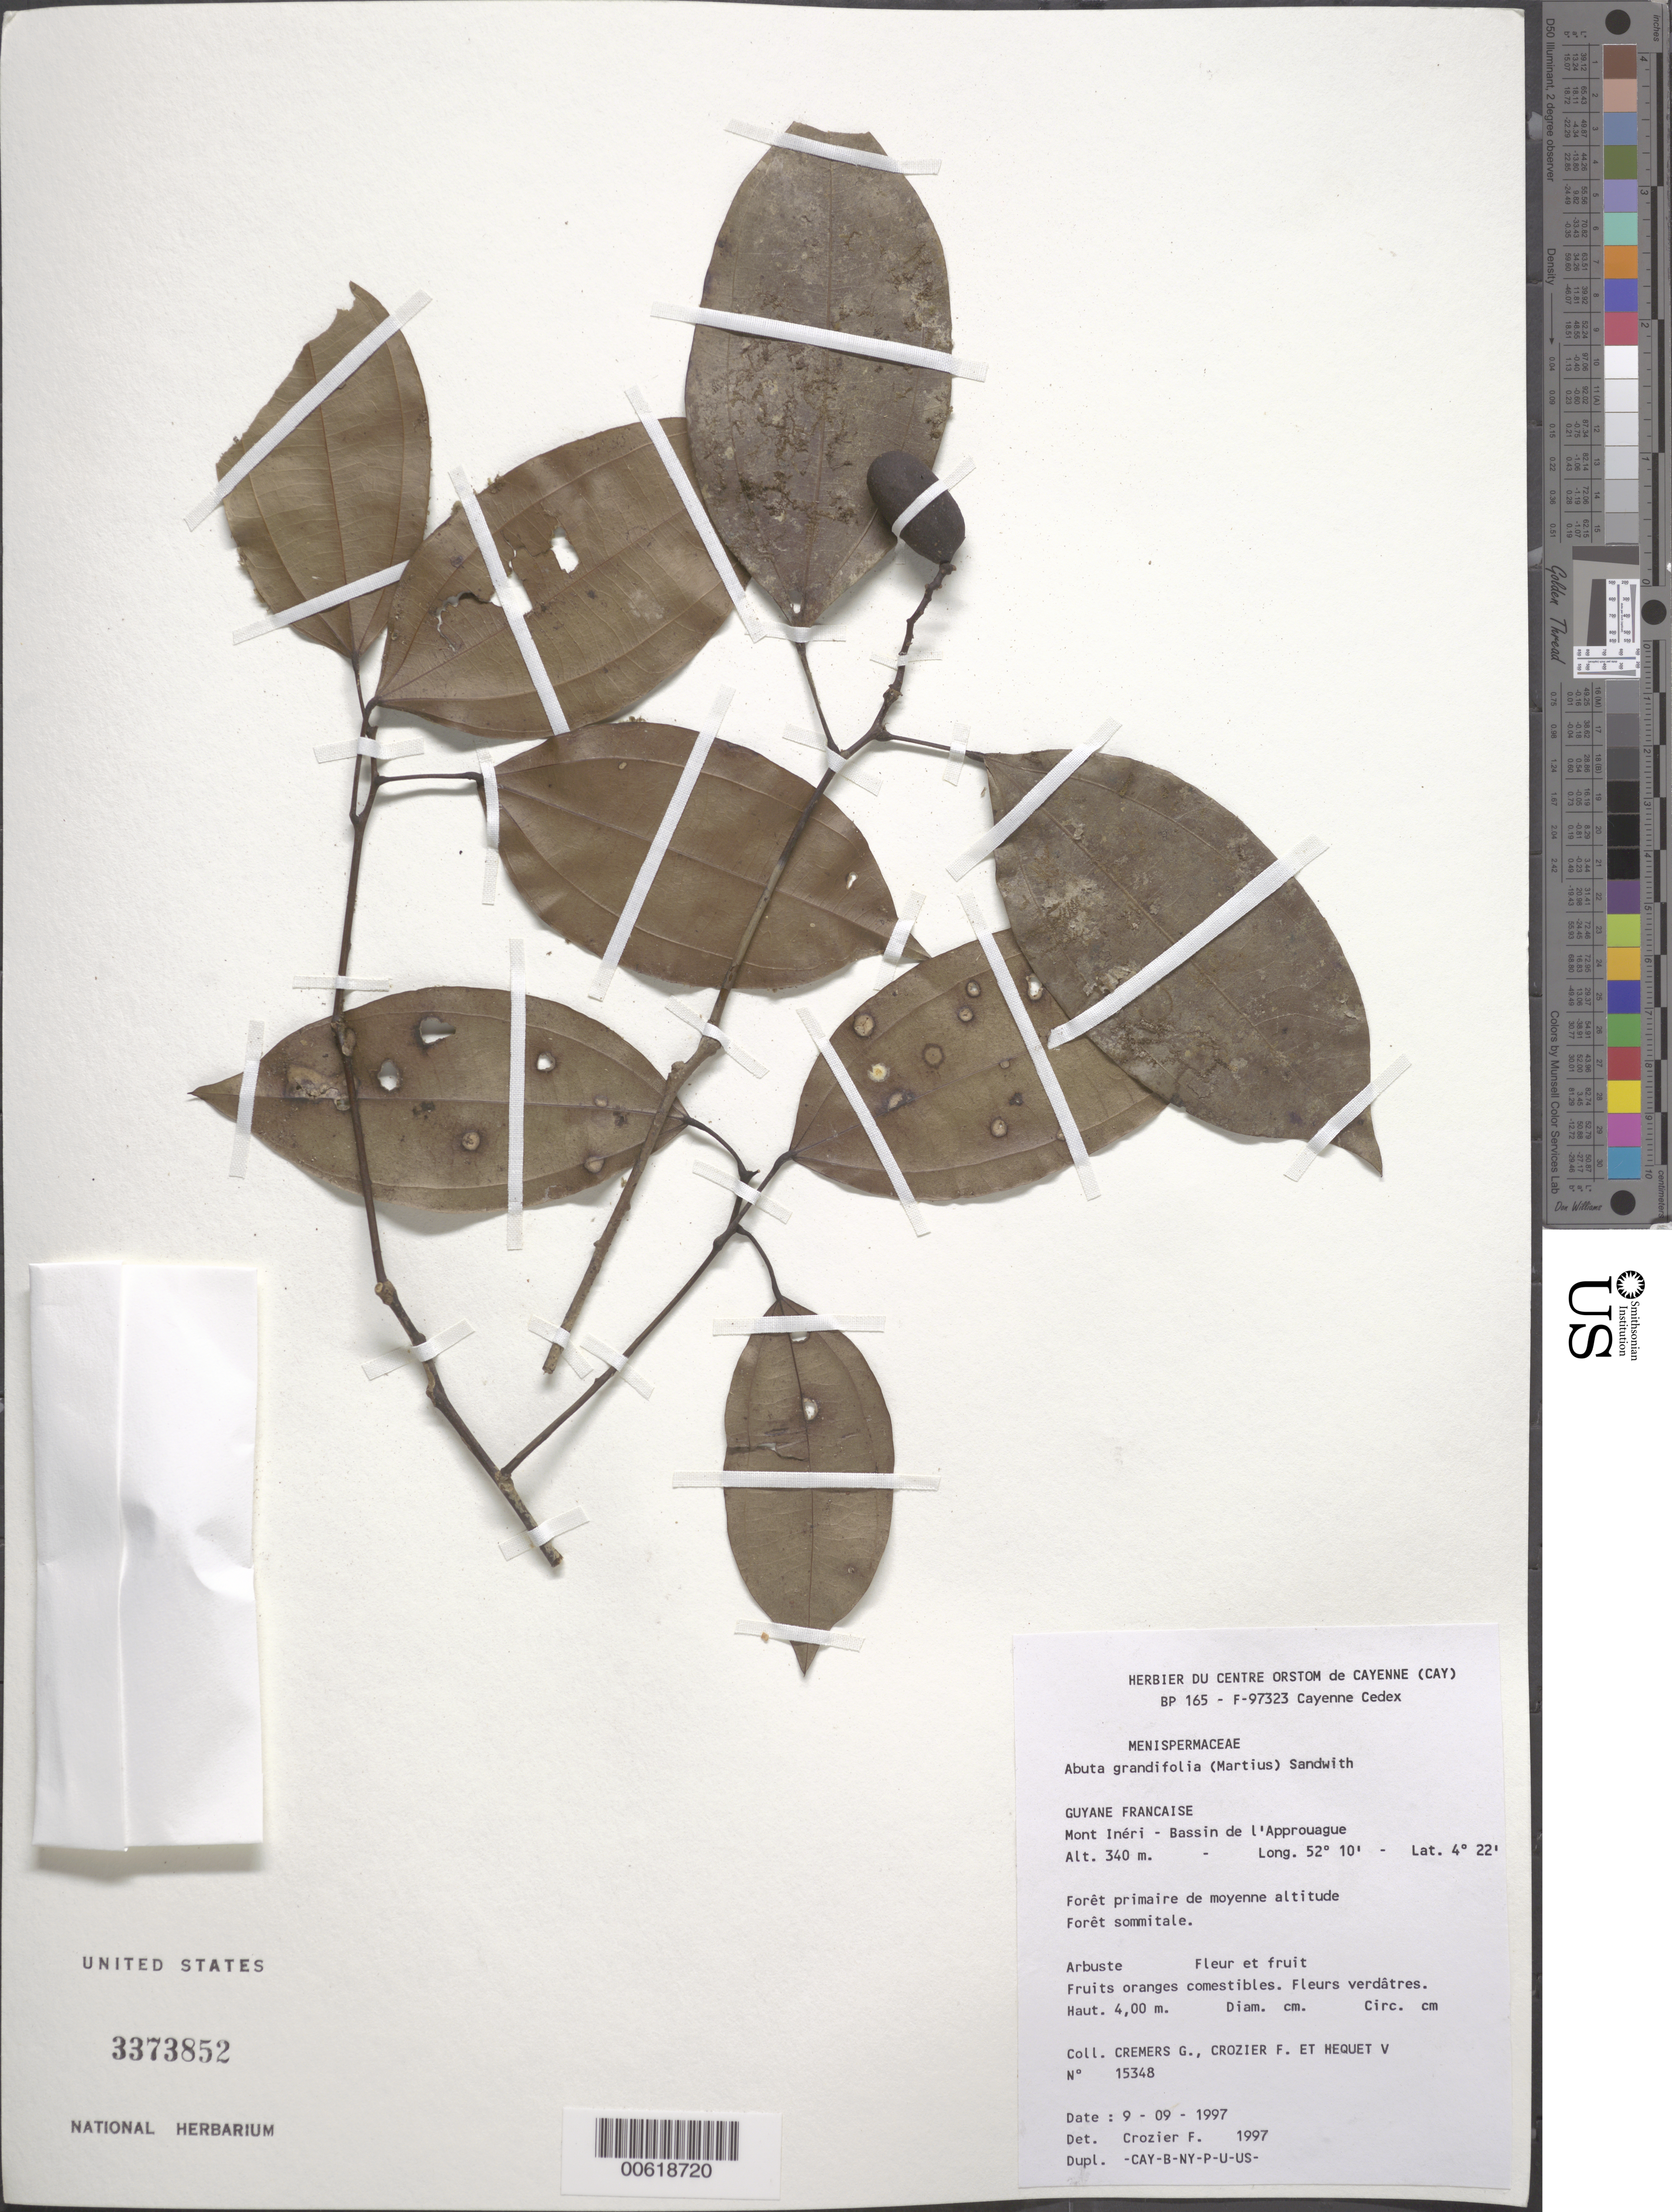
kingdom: Plantae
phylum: Tracheophyta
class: Magnoliopsida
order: Ranunculales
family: Menispermaceae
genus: Abuta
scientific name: Abuta grandifolia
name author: (Mart.) Sandwith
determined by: Crozier, F.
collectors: G. Cremers, F. Crozier & V. Hequet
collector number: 15348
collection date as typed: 9-Sep-97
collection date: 1997-09-09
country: French Guiana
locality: Mont Inéri, Bassin de l'Approuague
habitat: Forêt primaire de moyenne altitude, forêt sommitale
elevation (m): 340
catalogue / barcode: US 3373852